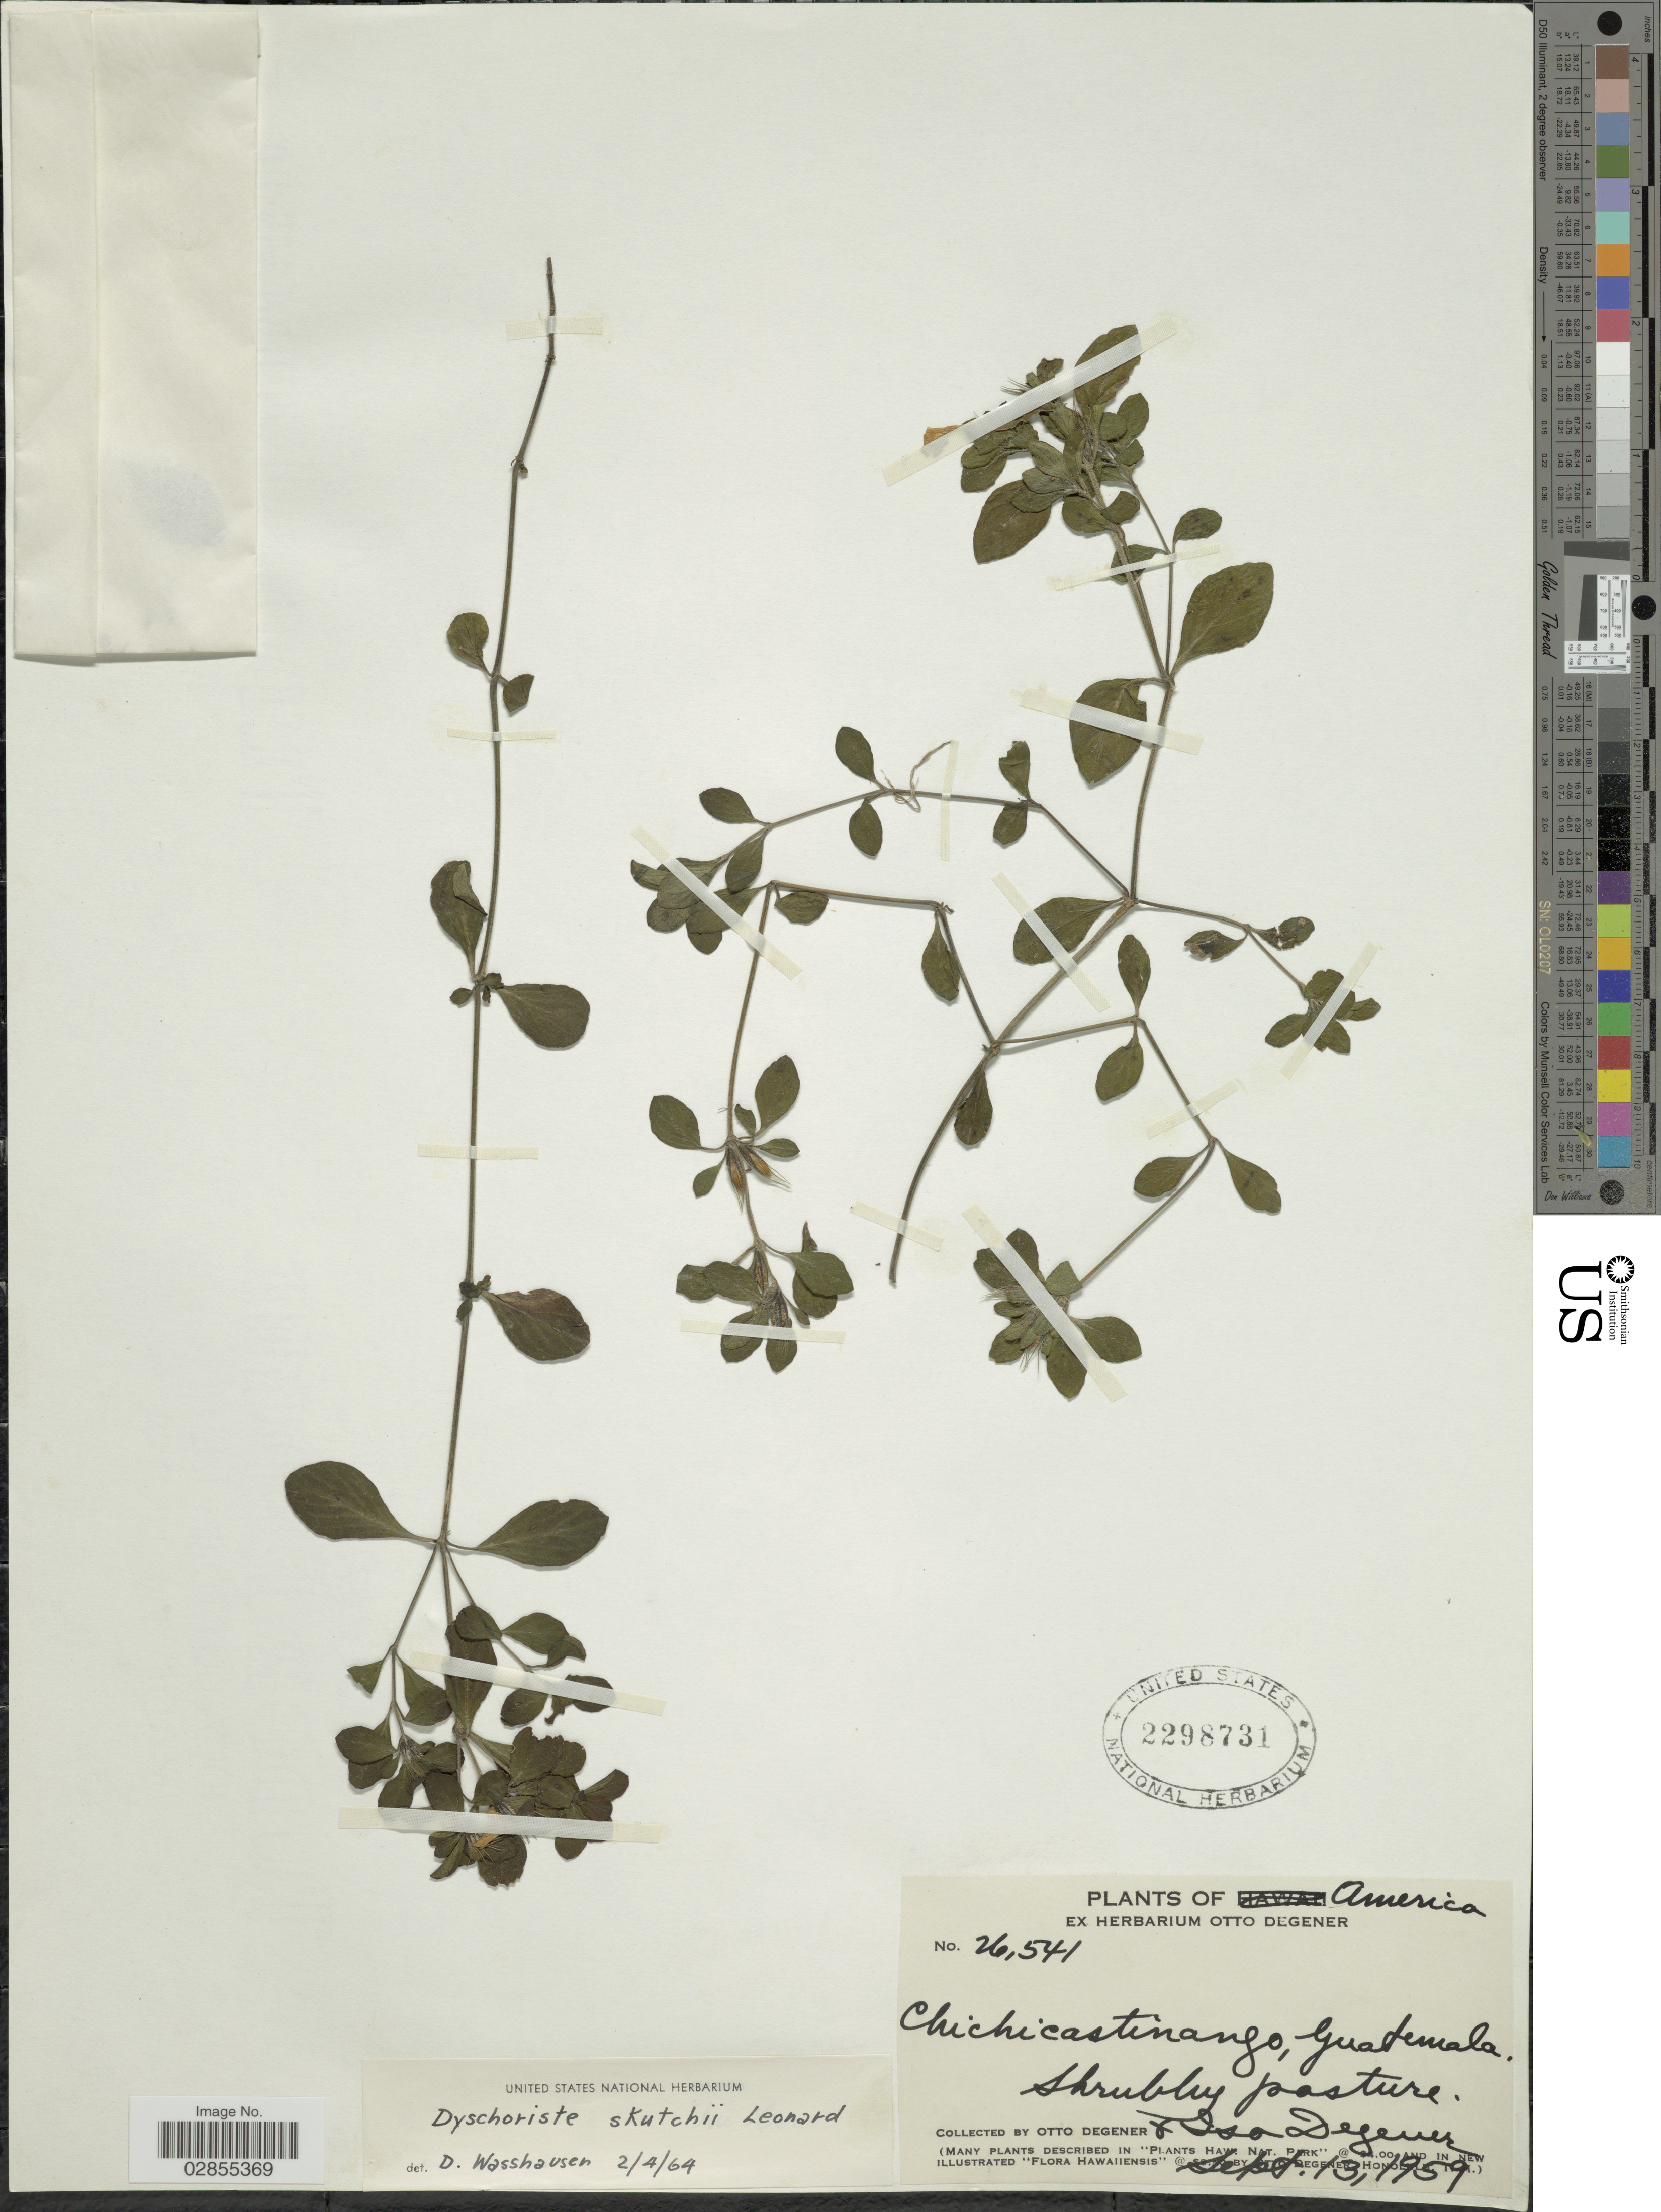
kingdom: Plantae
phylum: Tracheophyta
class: Magnoliopsida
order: Lamiales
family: Acanthaceae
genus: Dyschoriste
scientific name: Dyschoriste capitata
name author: (Oerst.) Kuntze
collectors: O. Degener & I. Degener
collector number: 26541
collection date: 1959-09-13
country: Guatemala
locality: Chichicastinango.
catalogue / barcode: US 2298731